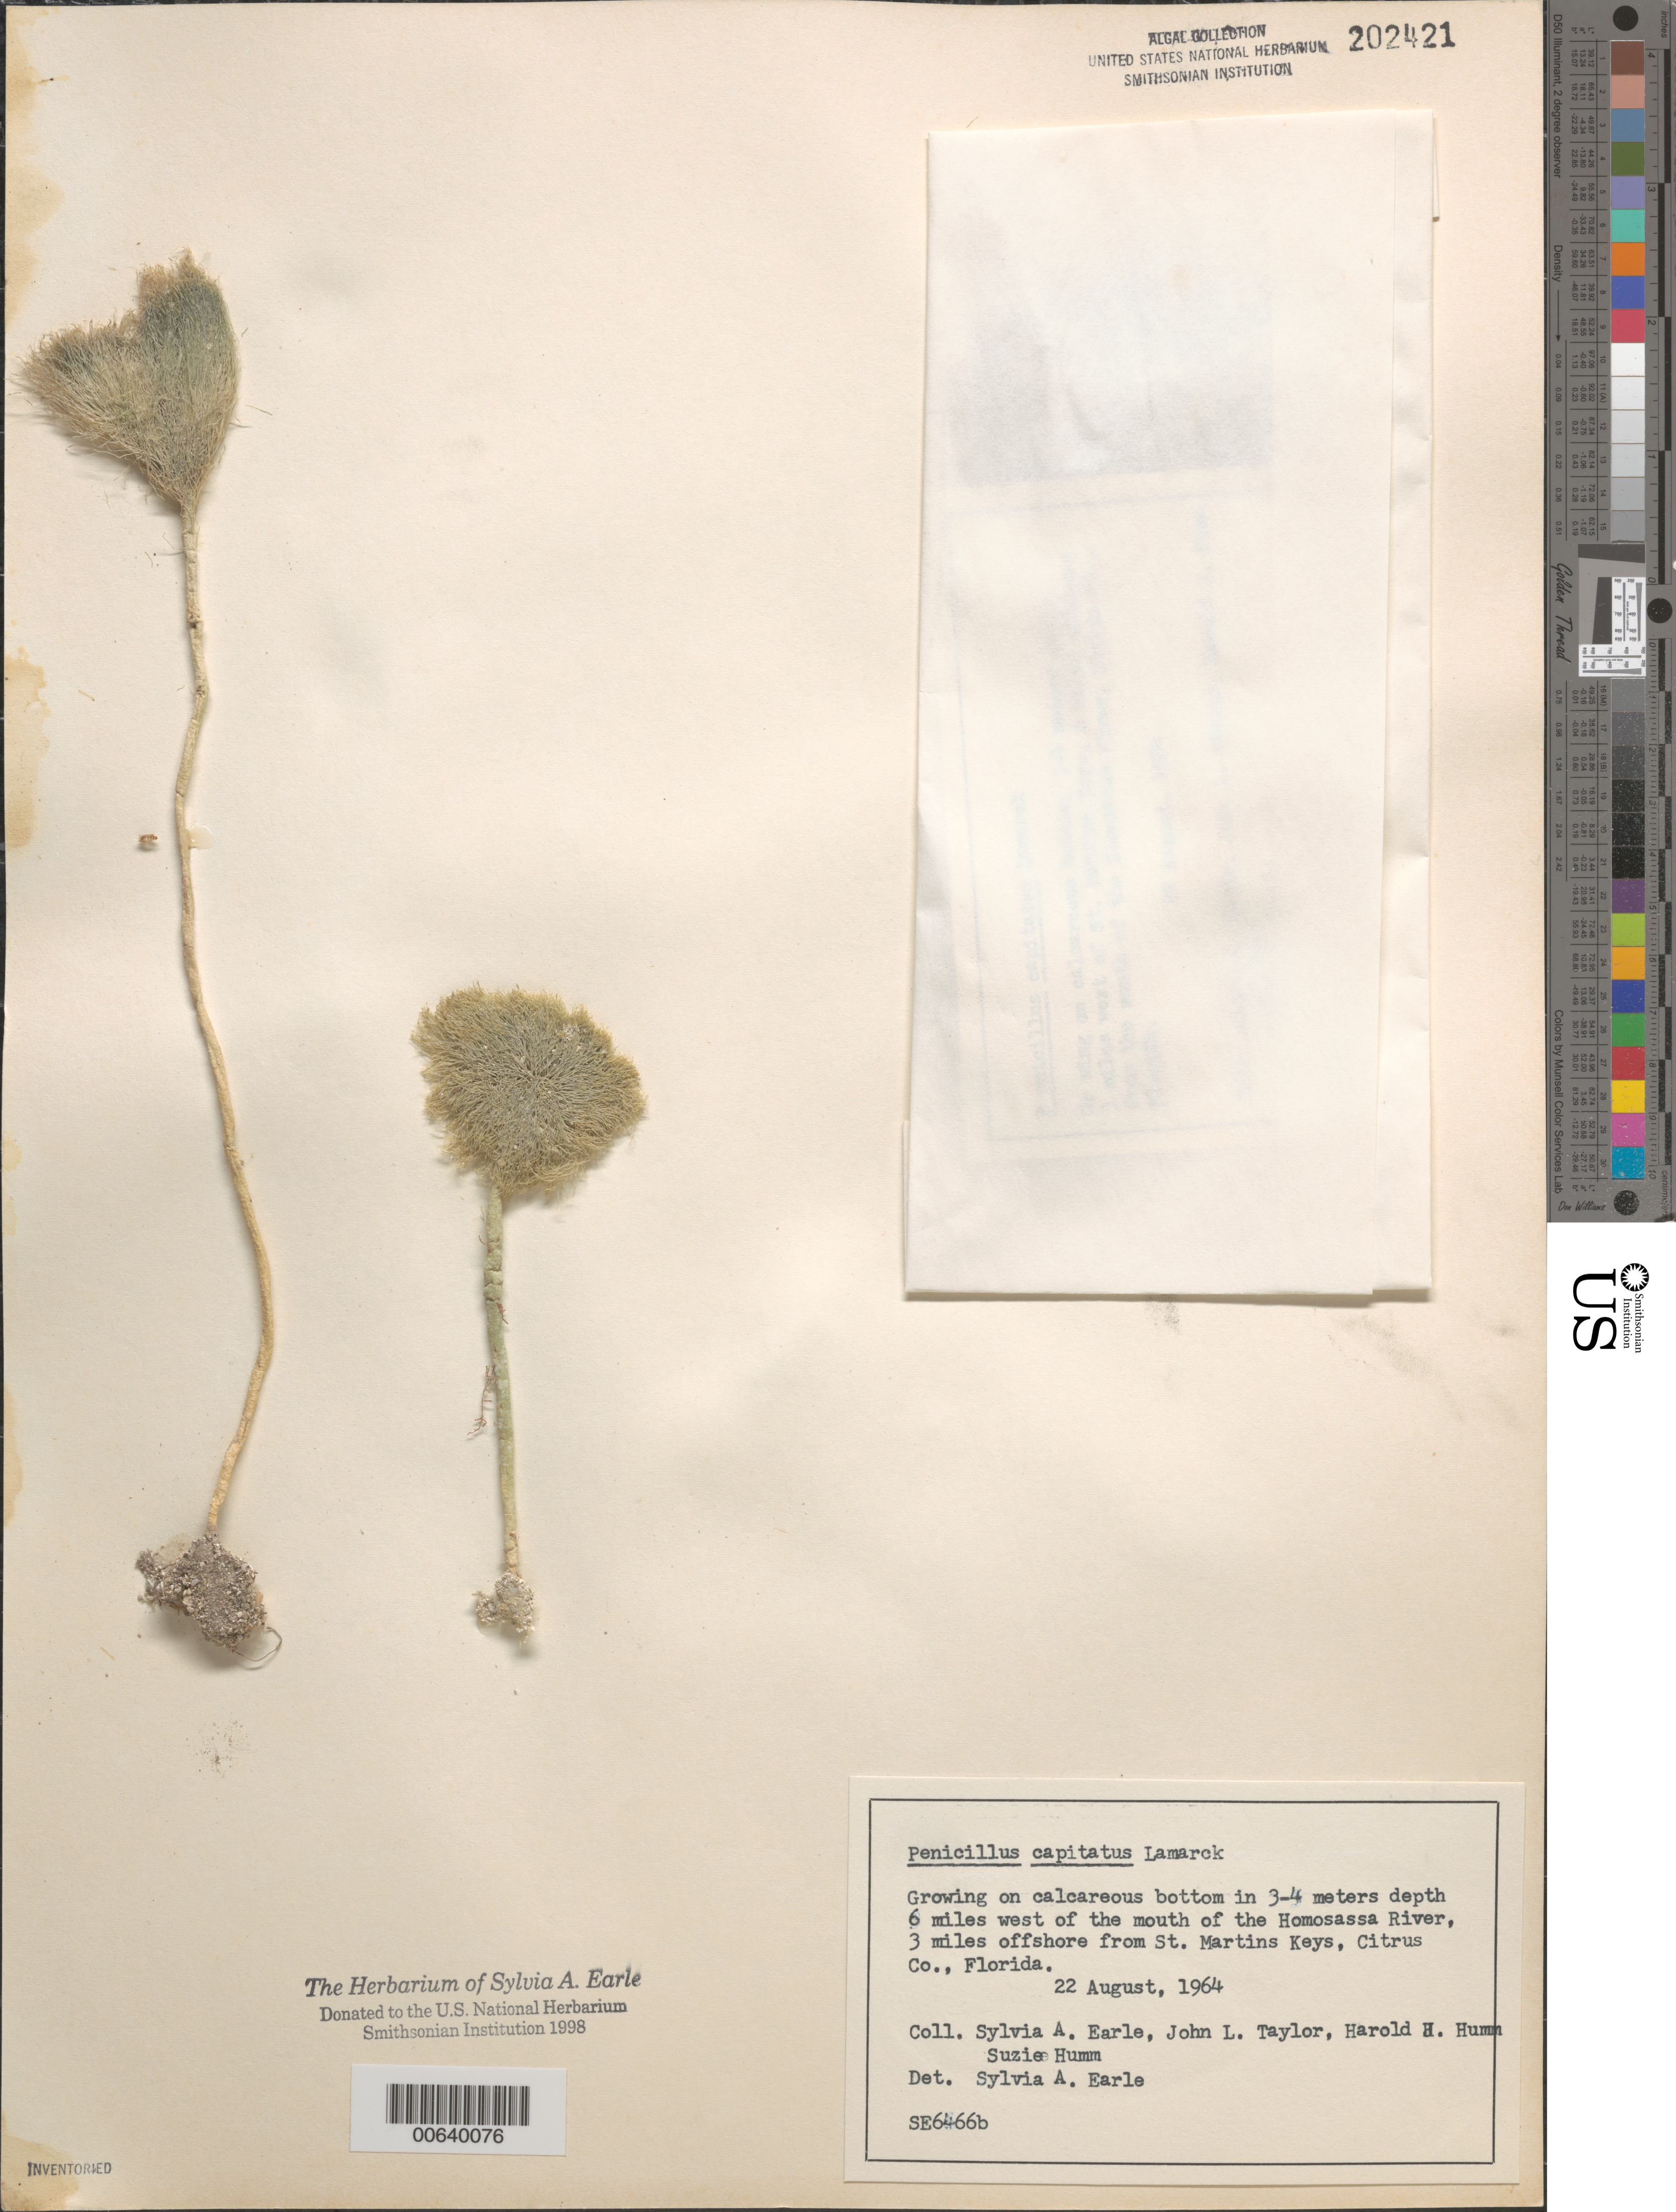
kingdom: Plantae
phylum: Chlorophyta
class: Ulvophyceae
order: Bryopsidales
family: Udoteaceae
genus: Penicillus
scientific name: Penicillus capitatus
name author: Lam.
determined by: Earle, S. A.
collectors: S. A. Earle, J. L. Taylor, H. J. Humm & S. Humm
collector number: SE 6466b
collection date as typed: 22 Aug 1964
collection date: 1964-08-22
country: United States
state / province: Florida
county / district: Citrus County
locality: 6 miles off Homosassa River mouth, 3 miles west of St. Martins Keys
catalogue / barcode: US 202421